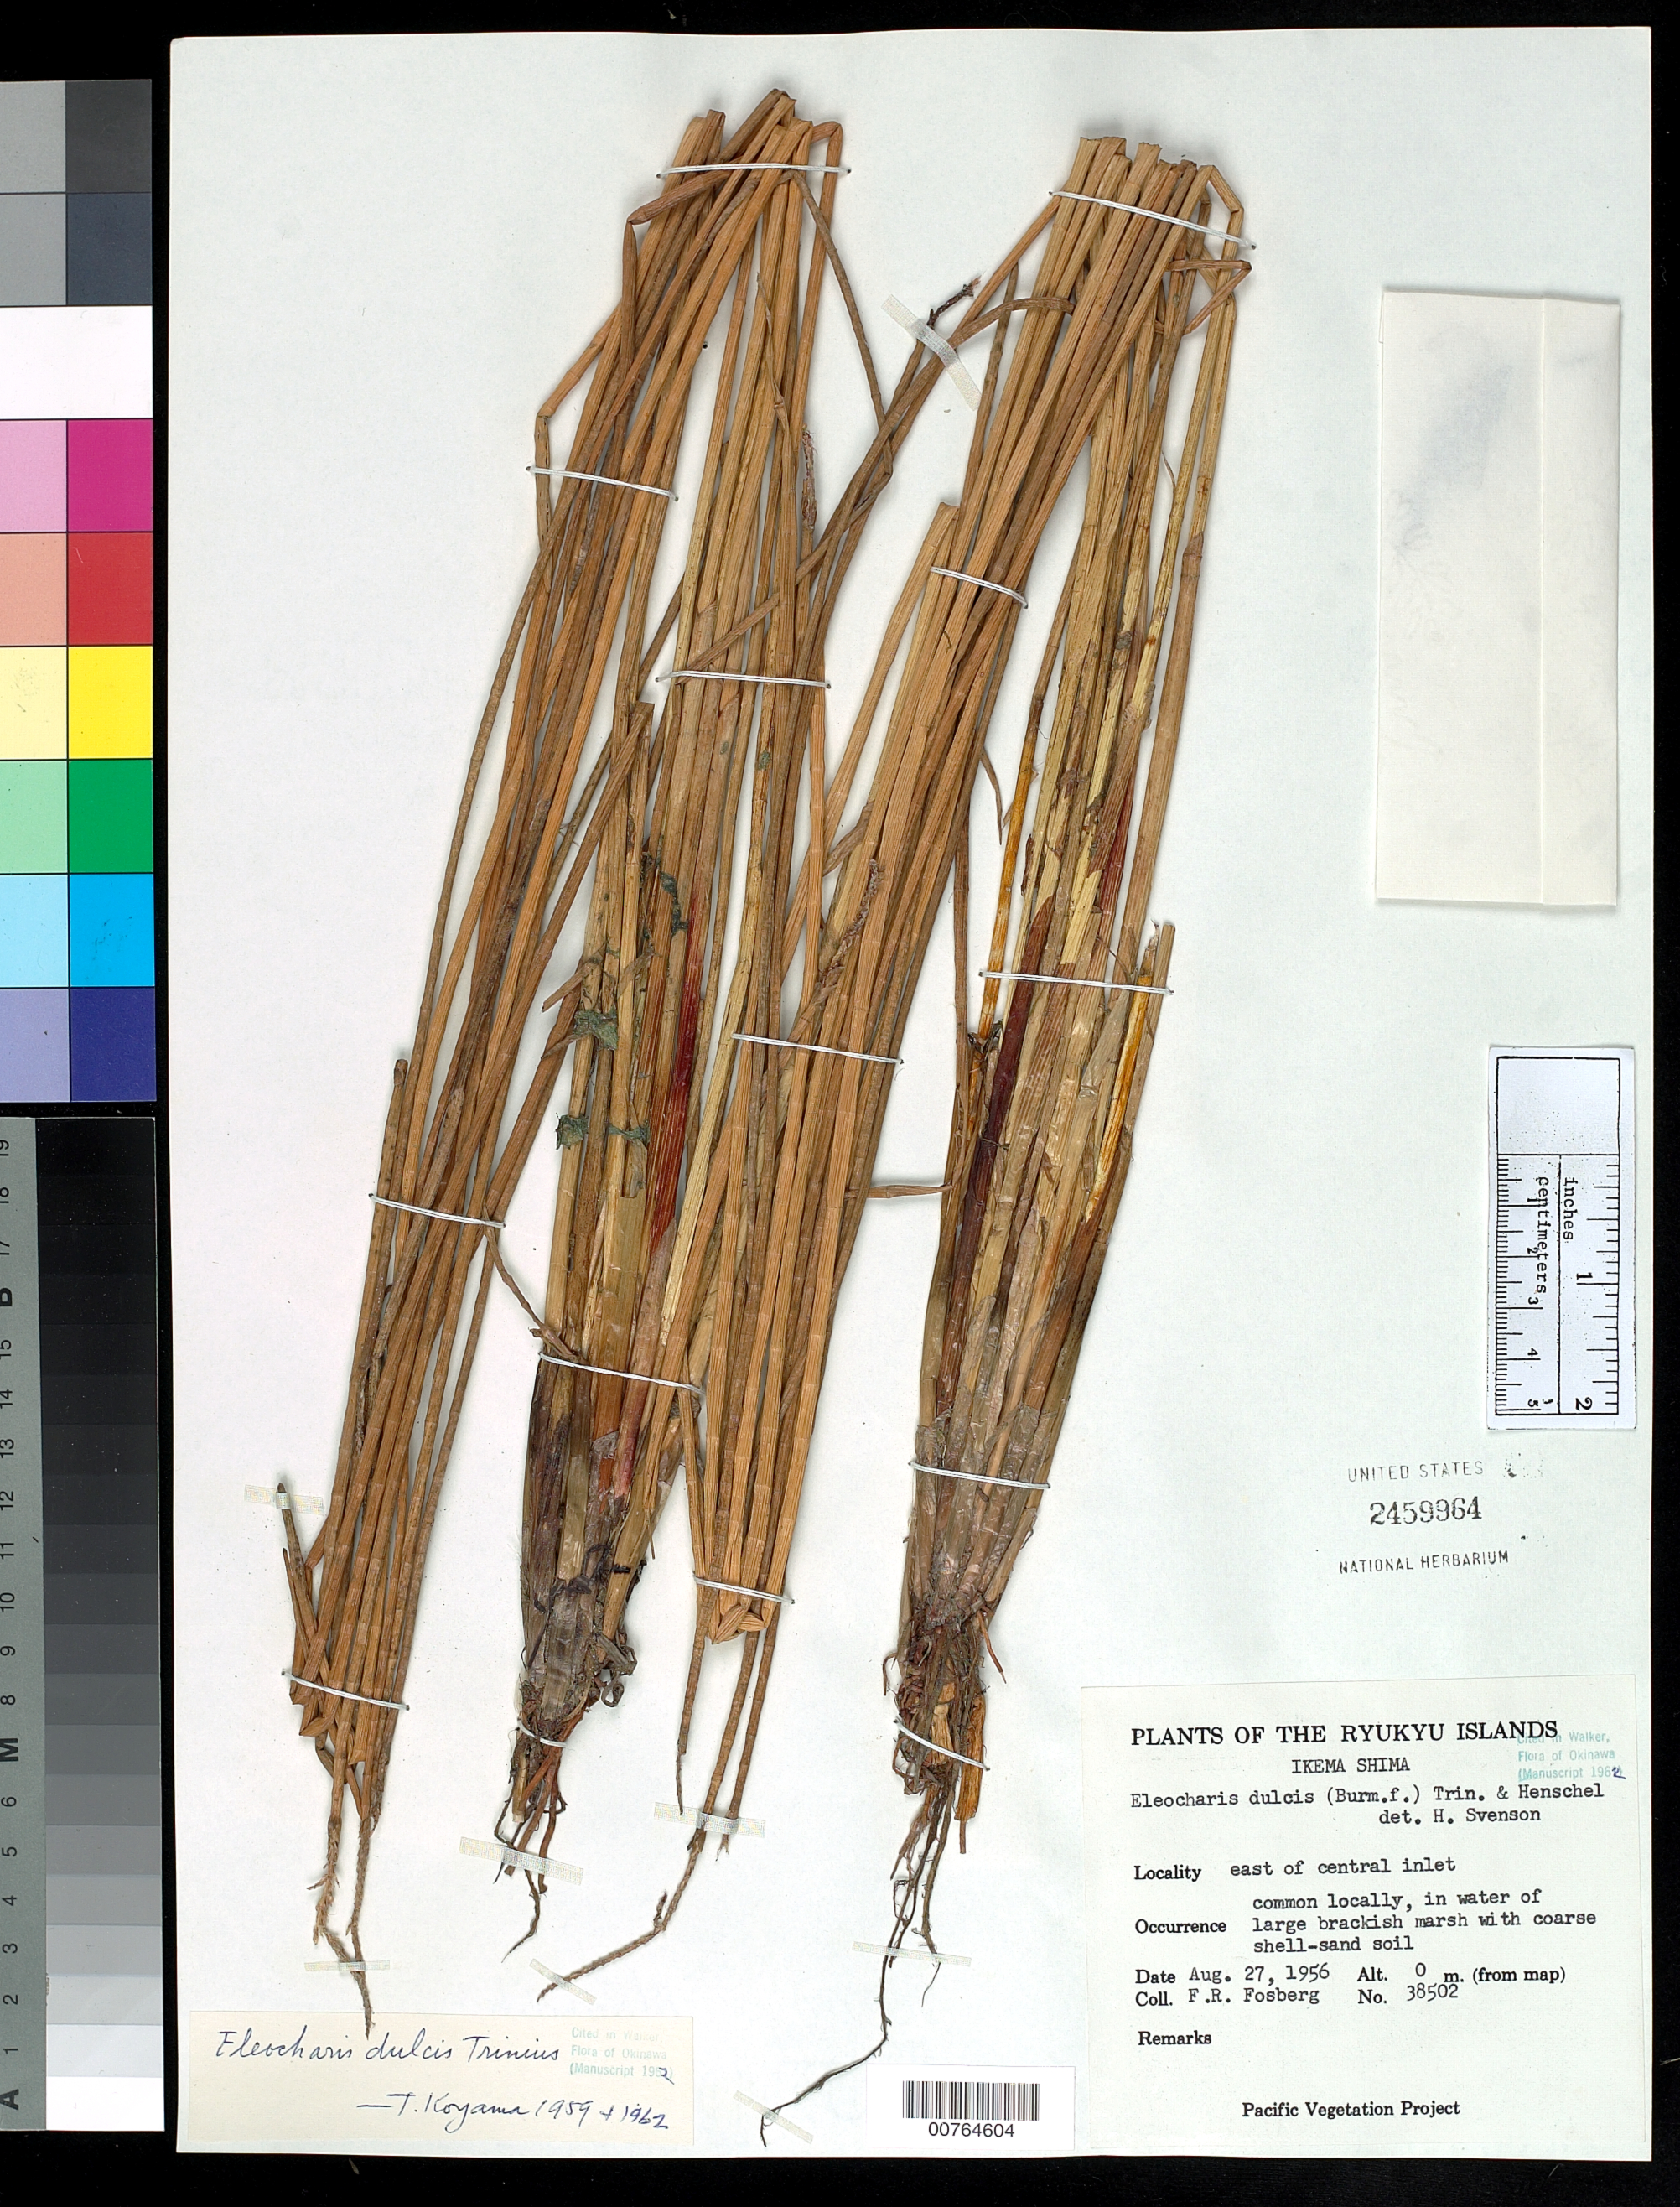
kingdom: Plantae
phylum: Tracheophyta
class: Liliopsida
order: Poales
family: Cyperaceae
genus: Eleocharis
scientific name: Eleocharis dulcis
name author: (Burm. f.) Trin. ex Hensch.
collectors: F. R. Fosberg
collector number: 38502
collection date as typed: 27 Aug 1956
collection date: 1956-08-27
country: Japan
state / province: Okinawa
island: Ryukyu Is.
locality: E of central inlet.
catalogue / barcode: US 2459964